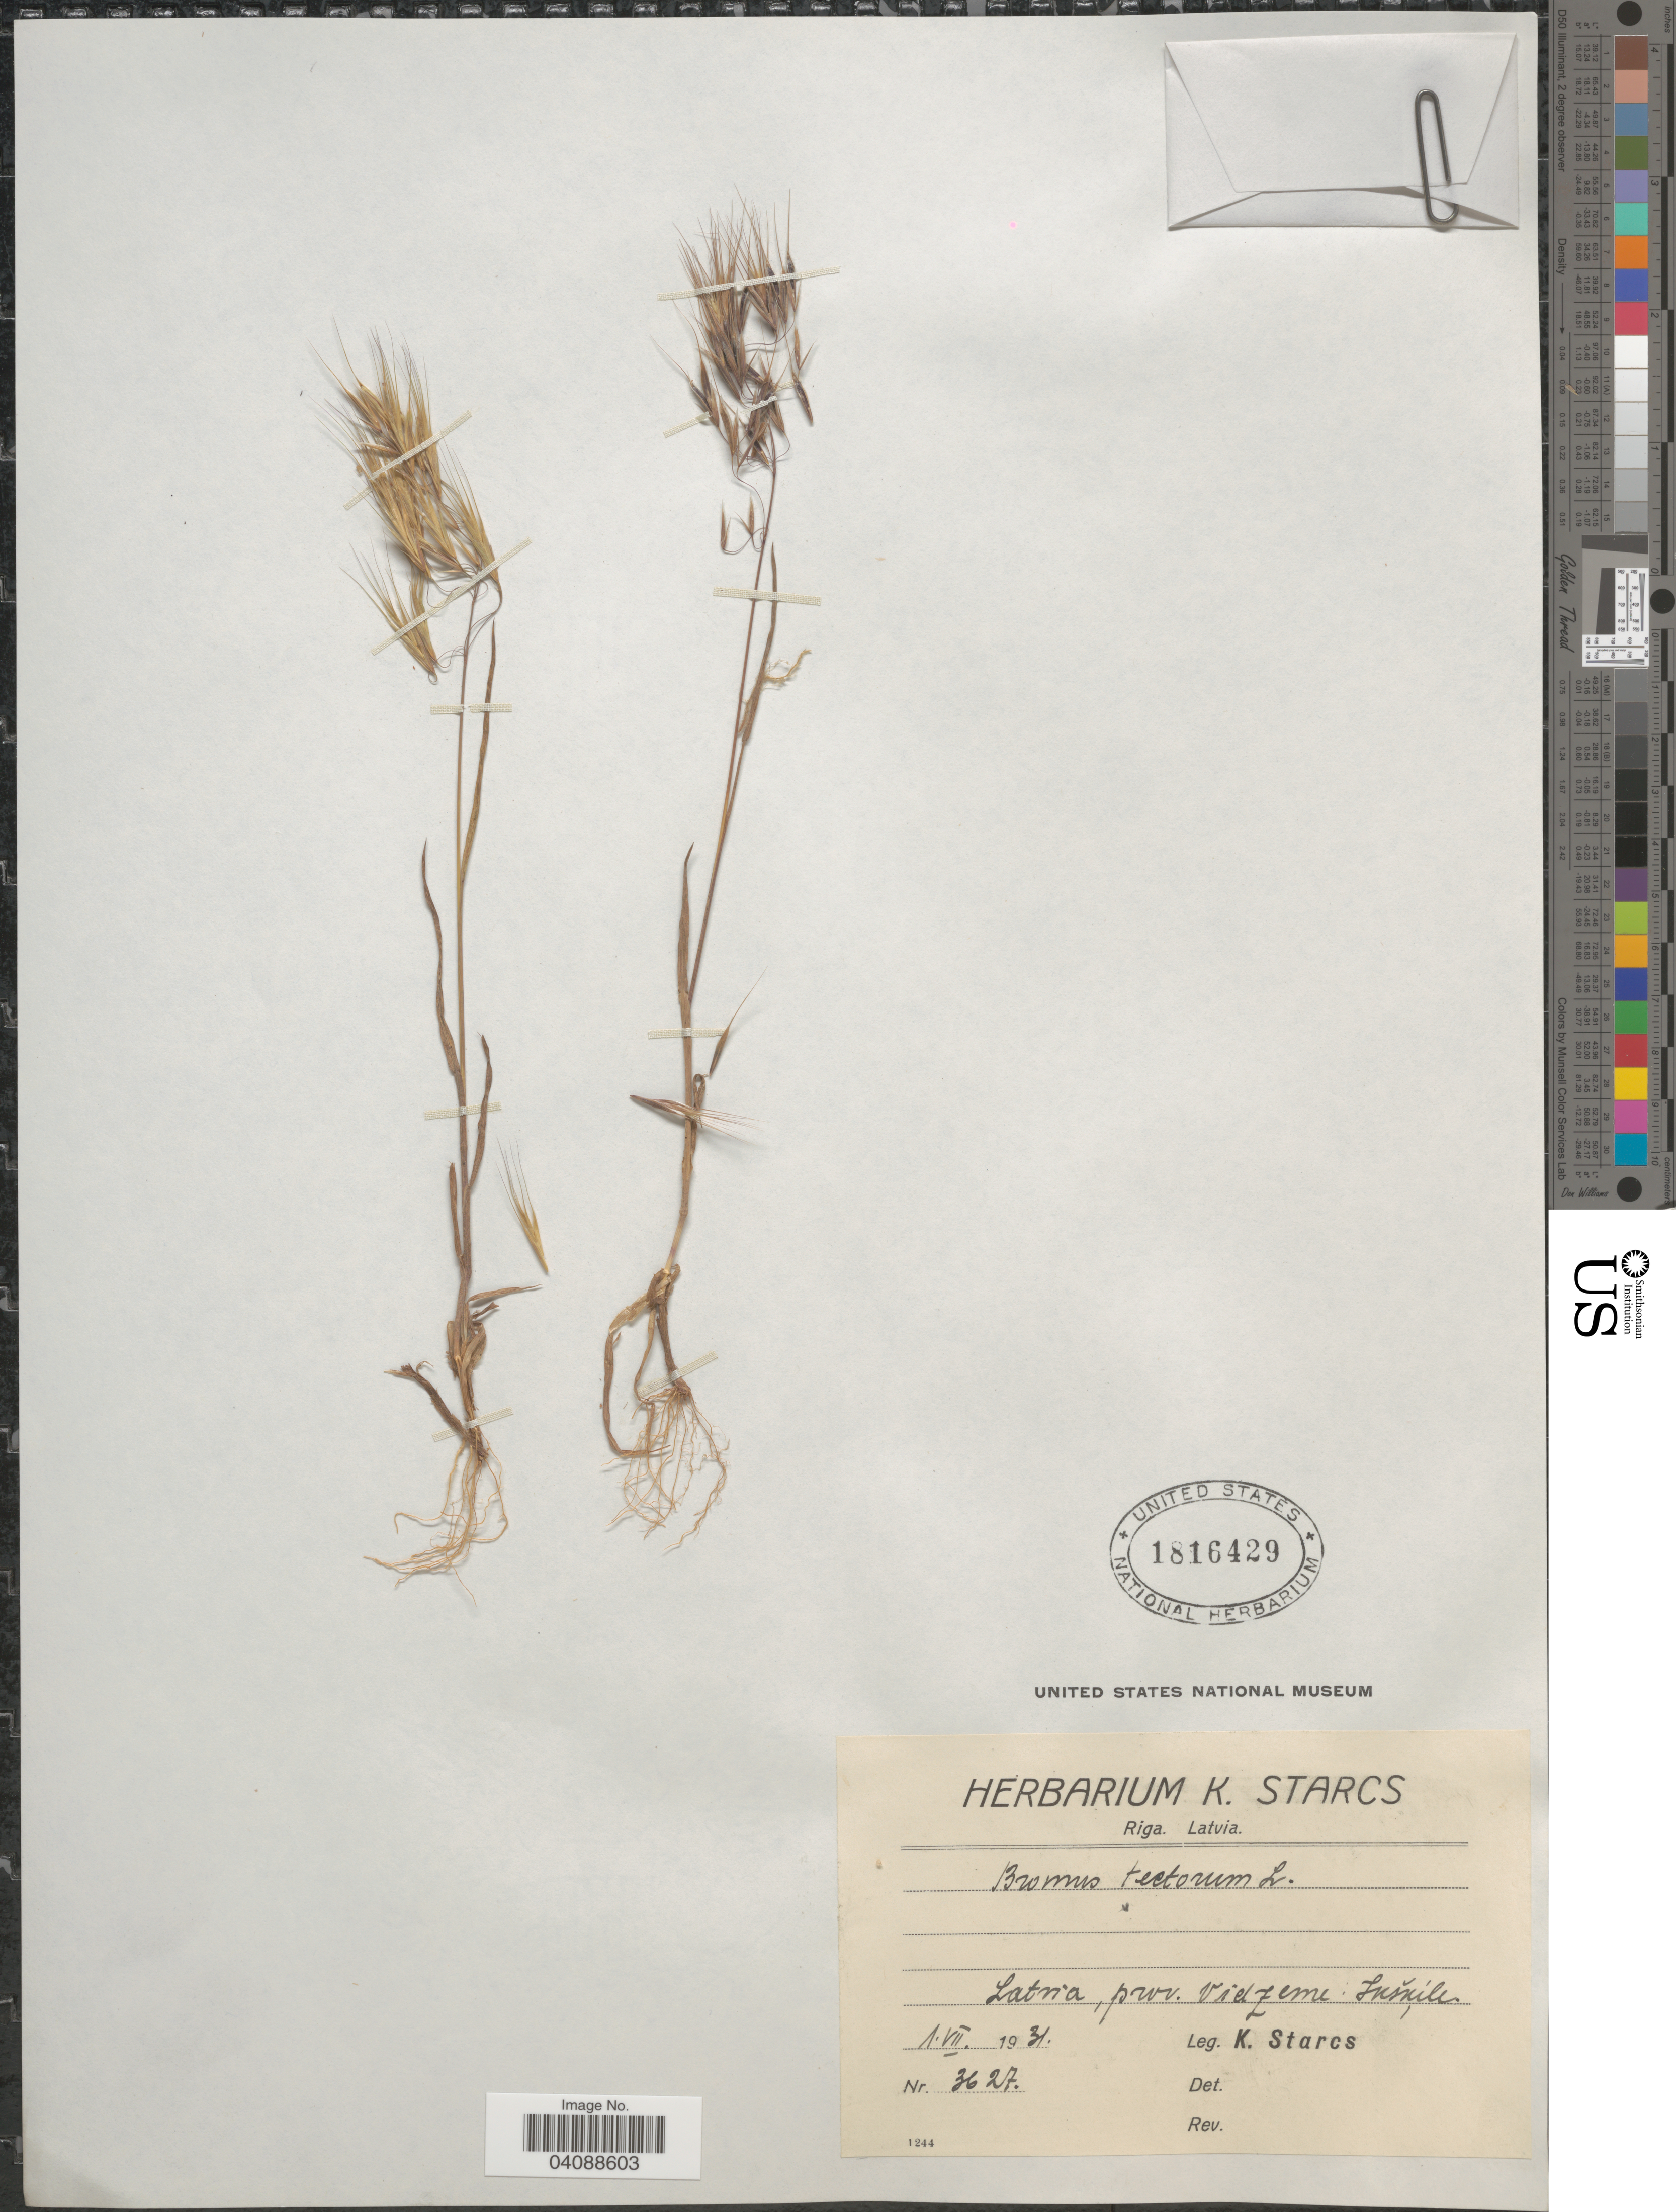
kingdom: Plantae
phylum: Tracheophyta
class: Liliopsida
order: Poales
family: Poaceae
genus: Bromus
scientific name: Bromus tectorum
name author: L.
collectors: K. Starcs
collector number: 3627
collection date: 1931-07-01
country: Latvia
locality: Prov. Vidzeme: Lušnile [interpreted].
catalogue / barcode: US 1816429